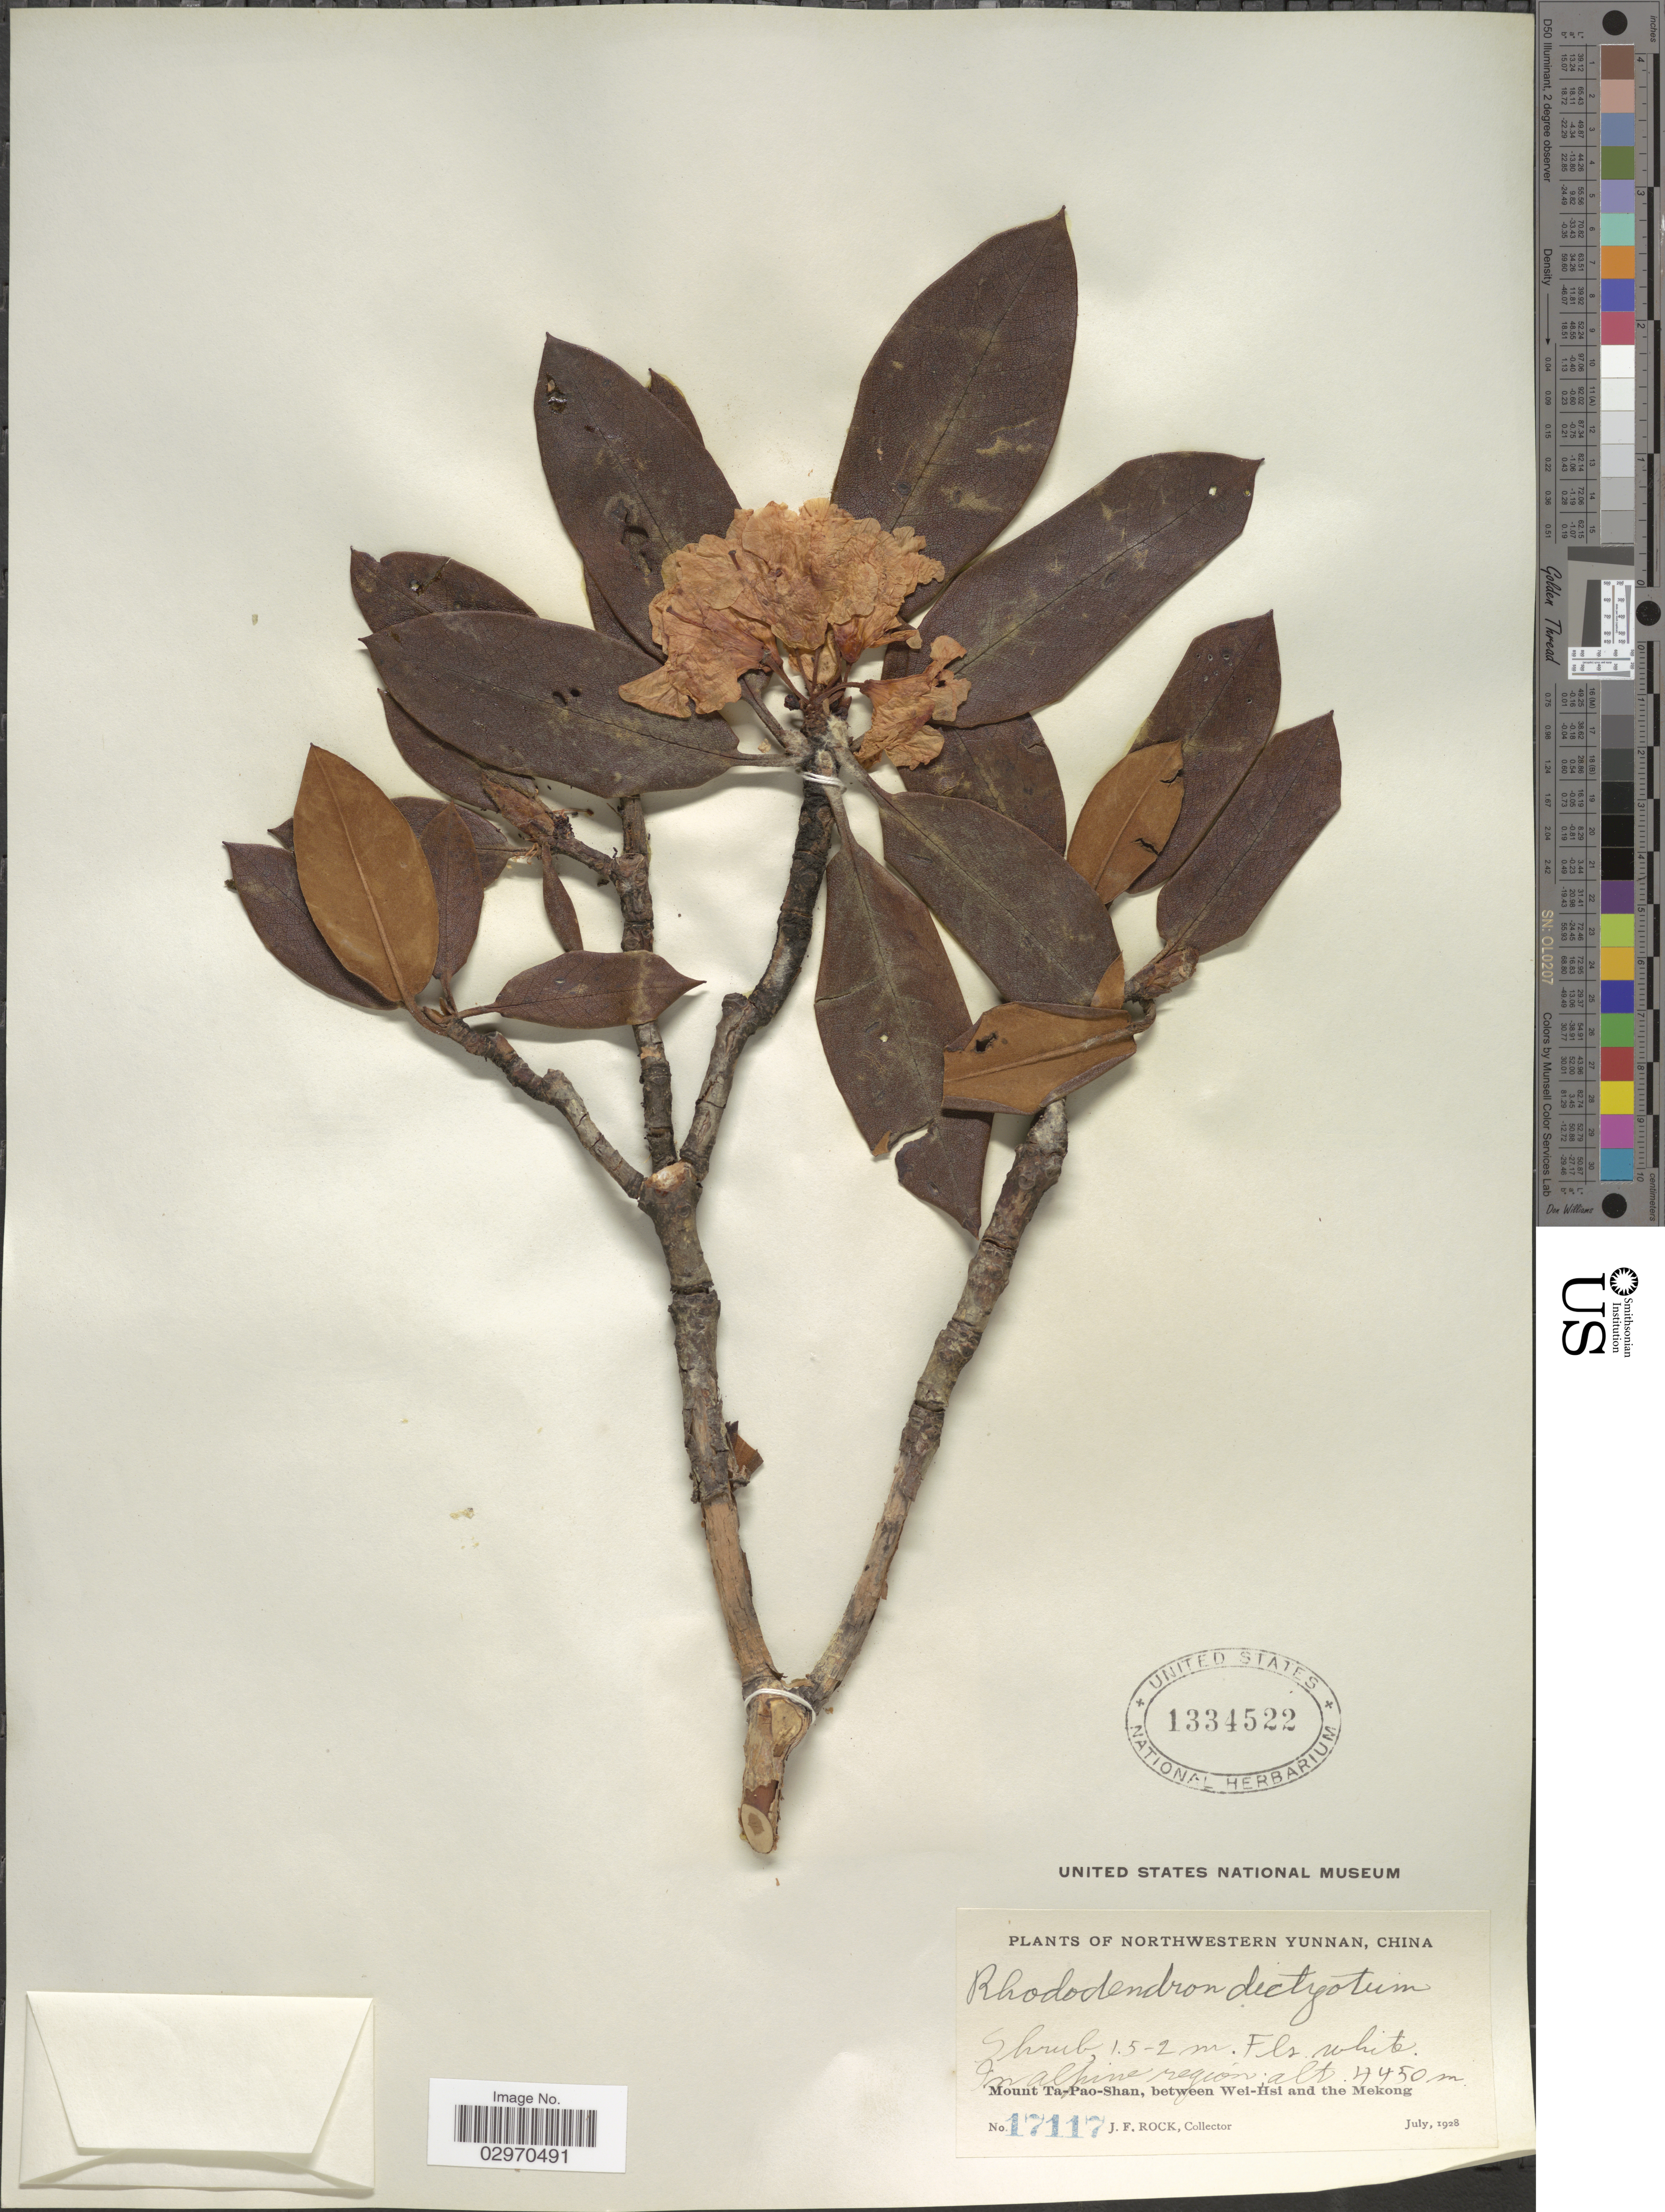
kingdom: Plantae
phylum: Tracheophyta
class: Magnoliopsida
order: Ericales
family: Ericaceae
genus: Rhododendron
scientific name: Rhododendron dictyotum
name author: Balf. f. ex Tagg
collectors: J. Rock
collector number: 17117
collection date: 1928-07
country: China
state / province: Yunnan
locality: Northwestern Yunnan. In alpine region. Mount Ta-Pao-Shan, between Wei-Hsi and the Mekong.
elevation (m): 4450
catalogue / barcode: US 1334522